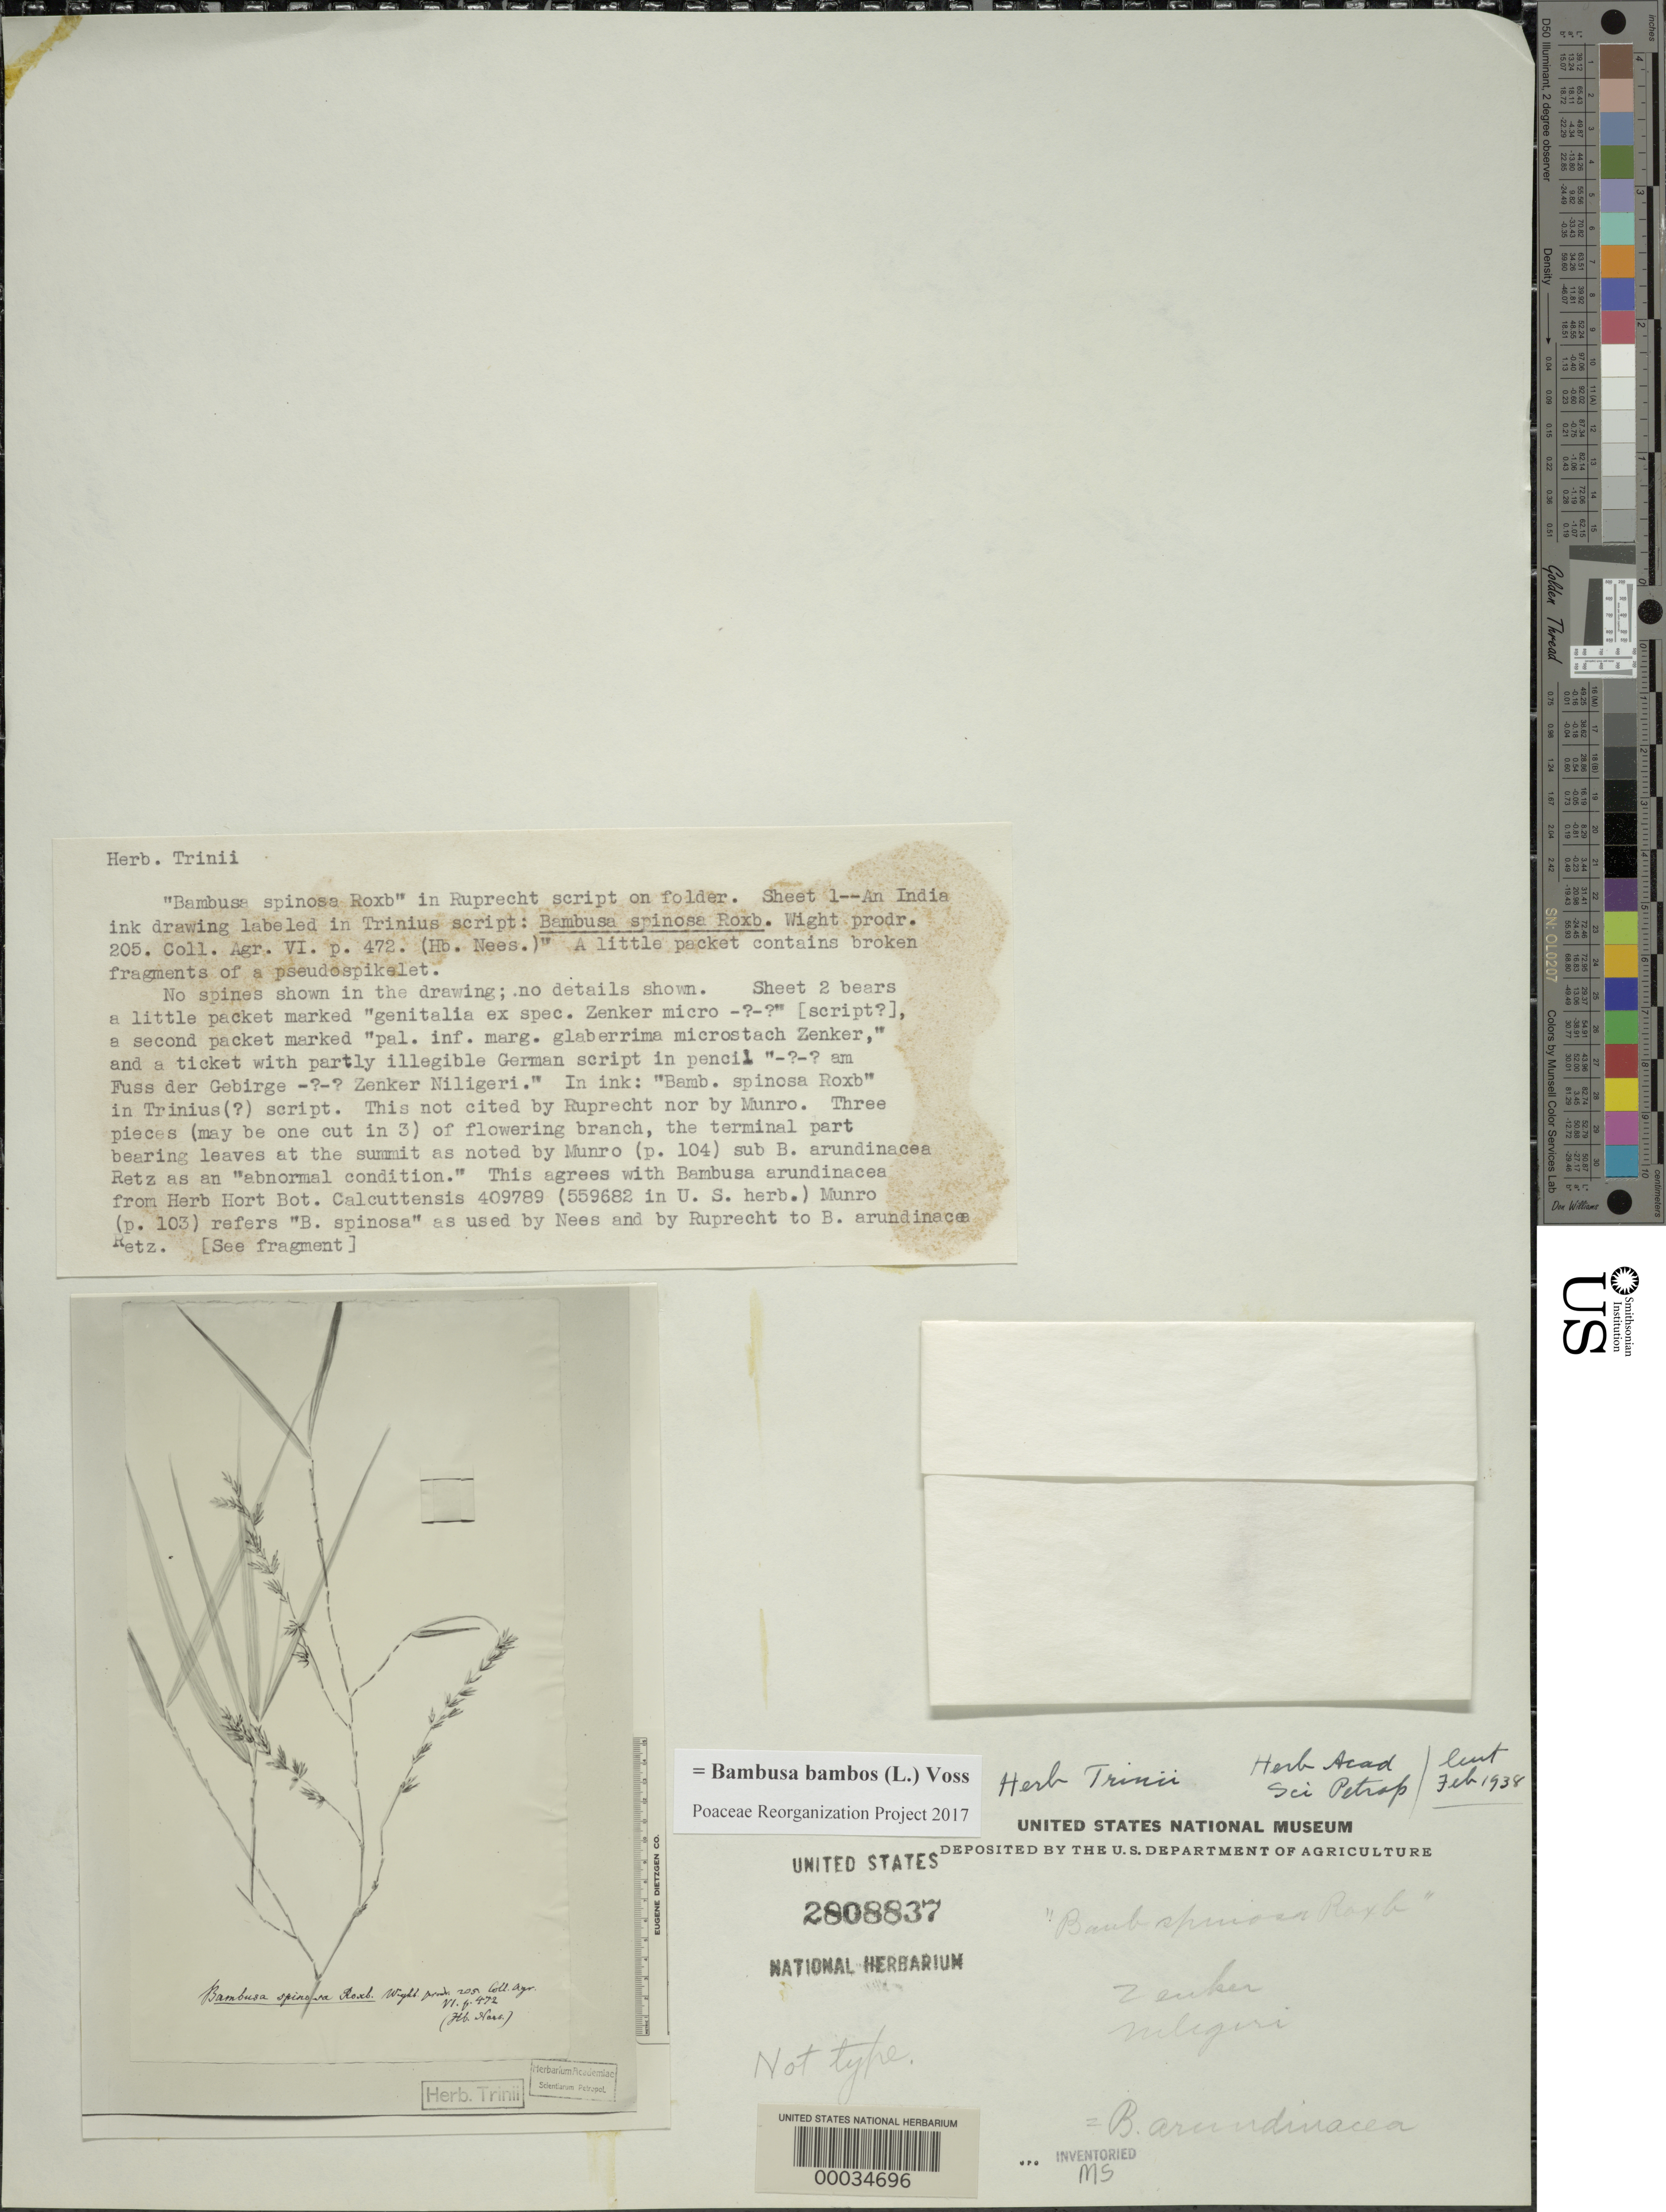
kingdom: Plantae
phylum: Tracheophyta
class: Liliopsida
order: Poales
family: Poaceae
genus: Bambusa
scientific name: Bambusa bambos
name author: (L.) Voss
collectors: R. Wight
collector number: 250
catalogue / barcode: US 2808837